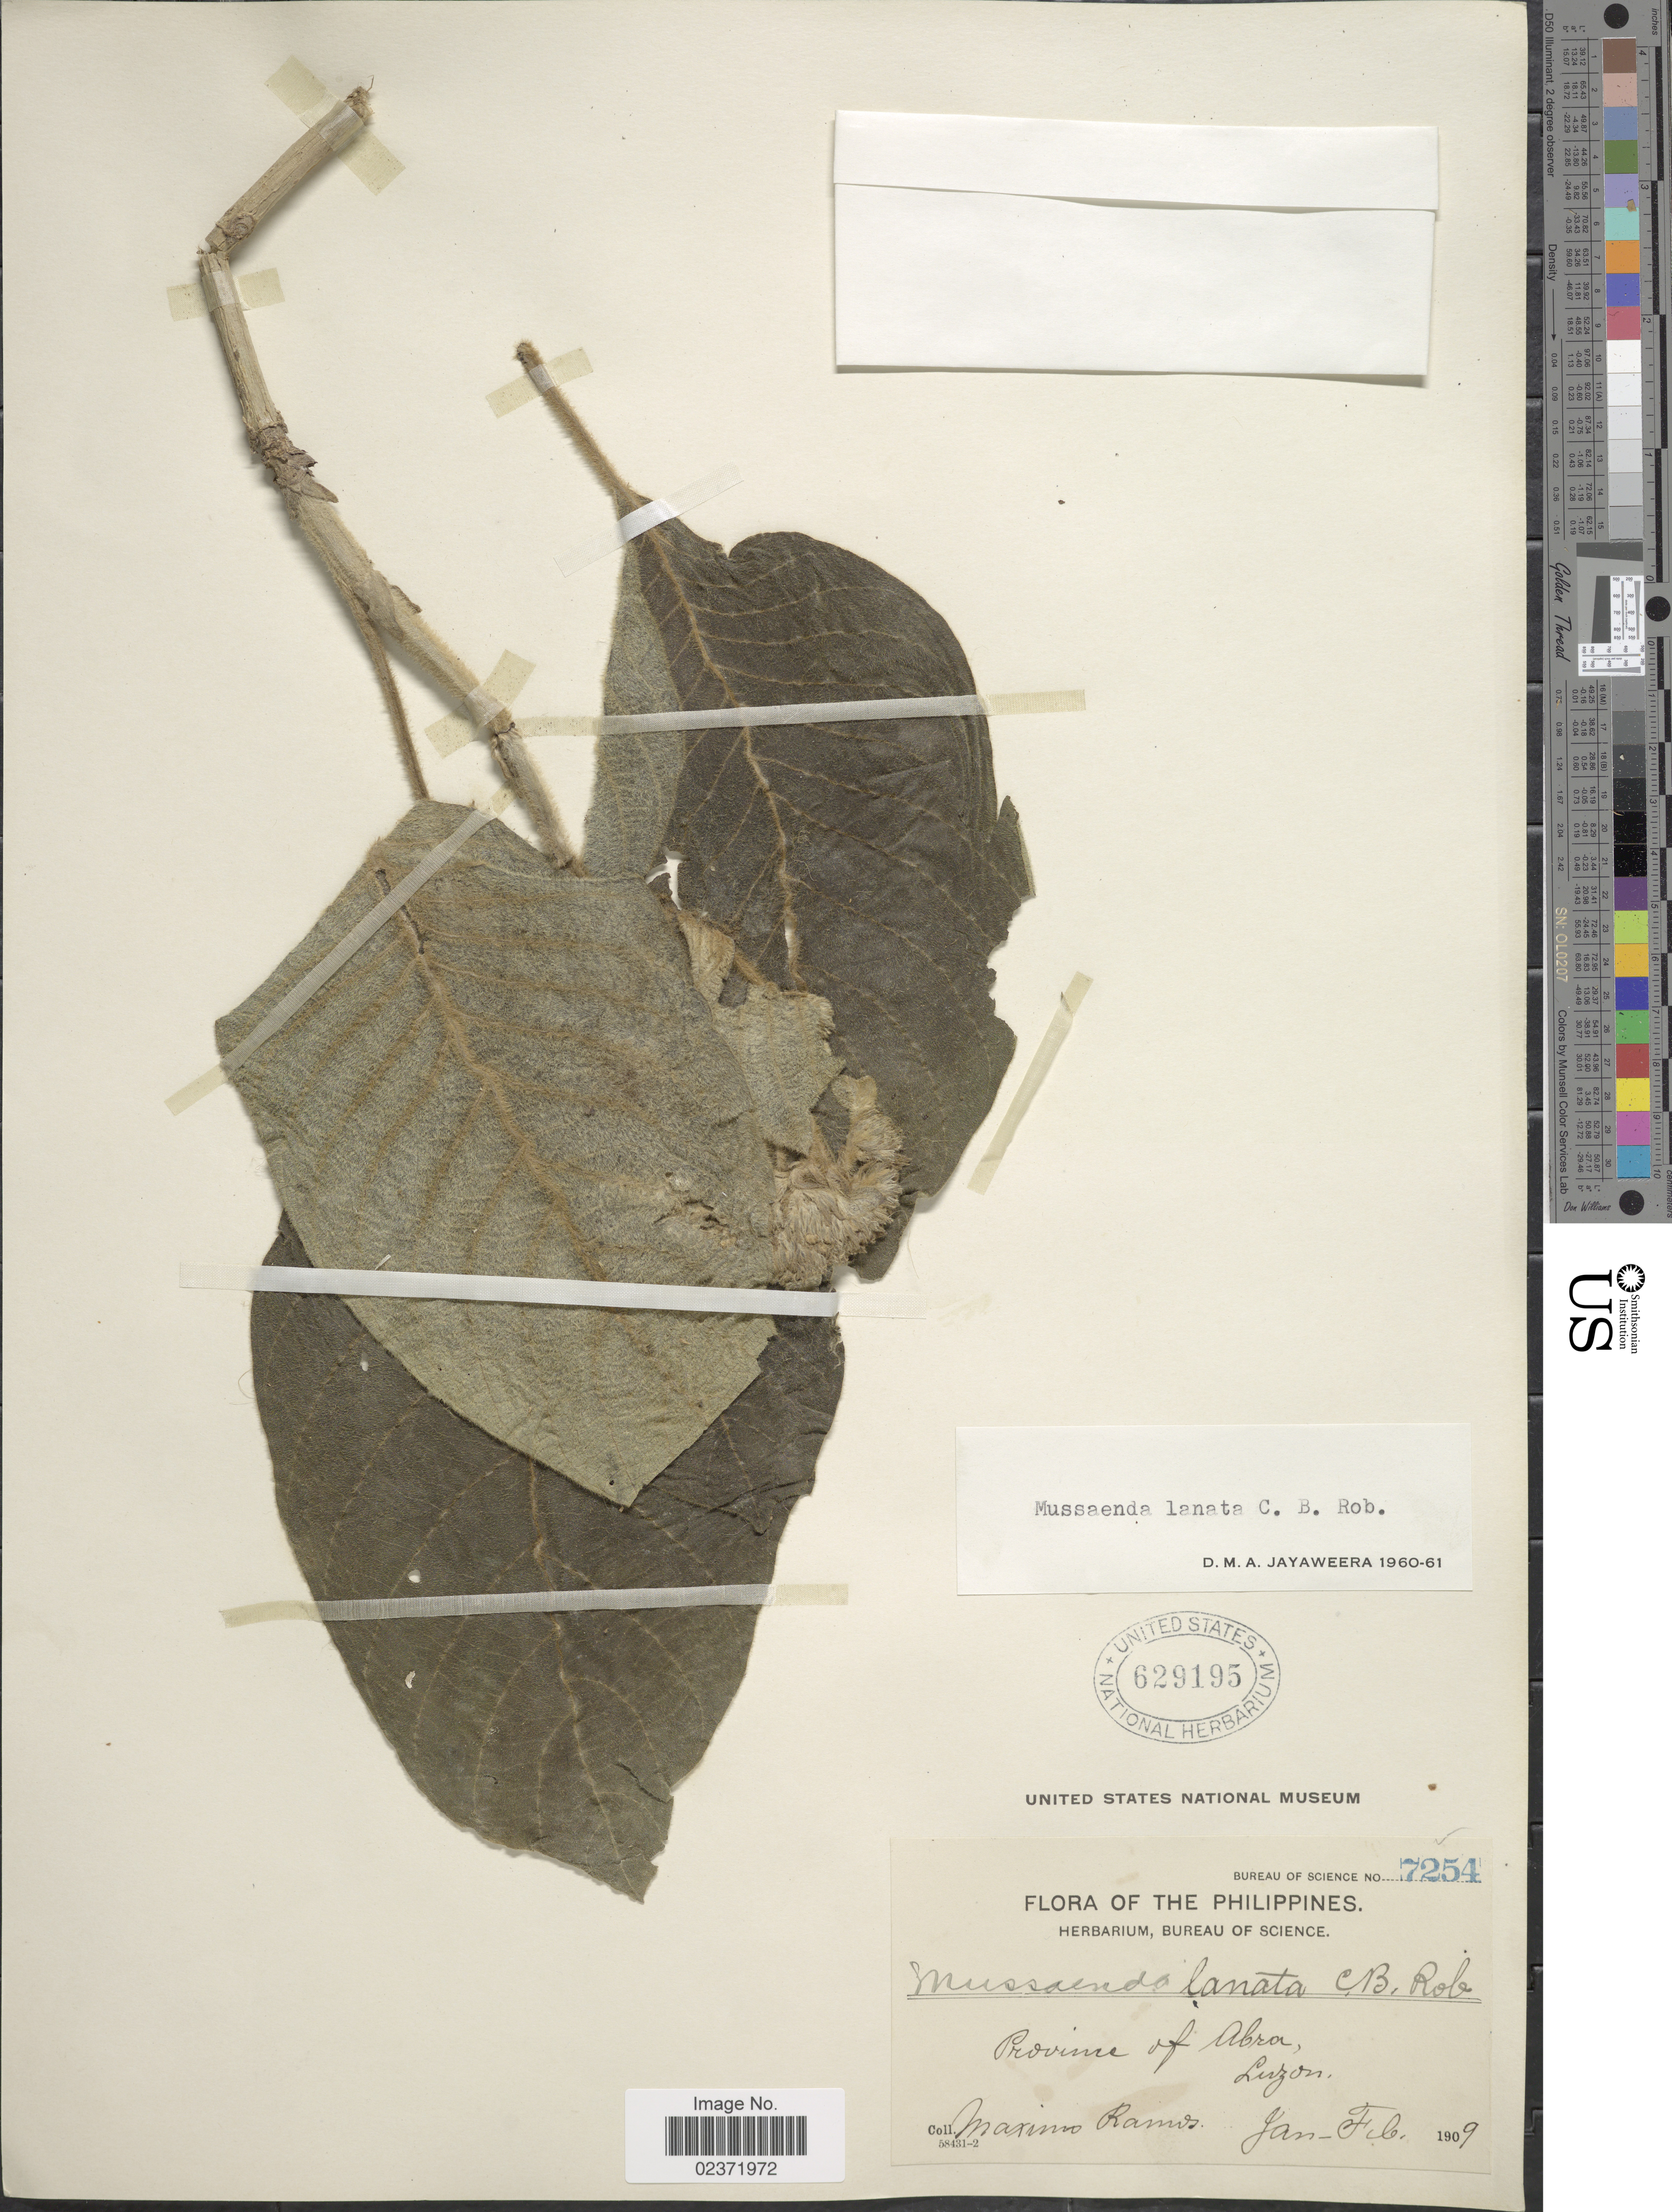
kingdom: Plantae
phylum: Tracheophyta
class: Magnoliopsida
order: Gentianales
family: Rubiaceae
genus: Mussaenda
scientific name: Mussaenda lanata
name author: C.B. Rob.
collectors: M. Ramos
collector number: Bureau of Science 7254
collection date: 1909-01/1909-02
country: Philippines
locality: Province of Abra, Luzon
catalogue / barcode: US 629195